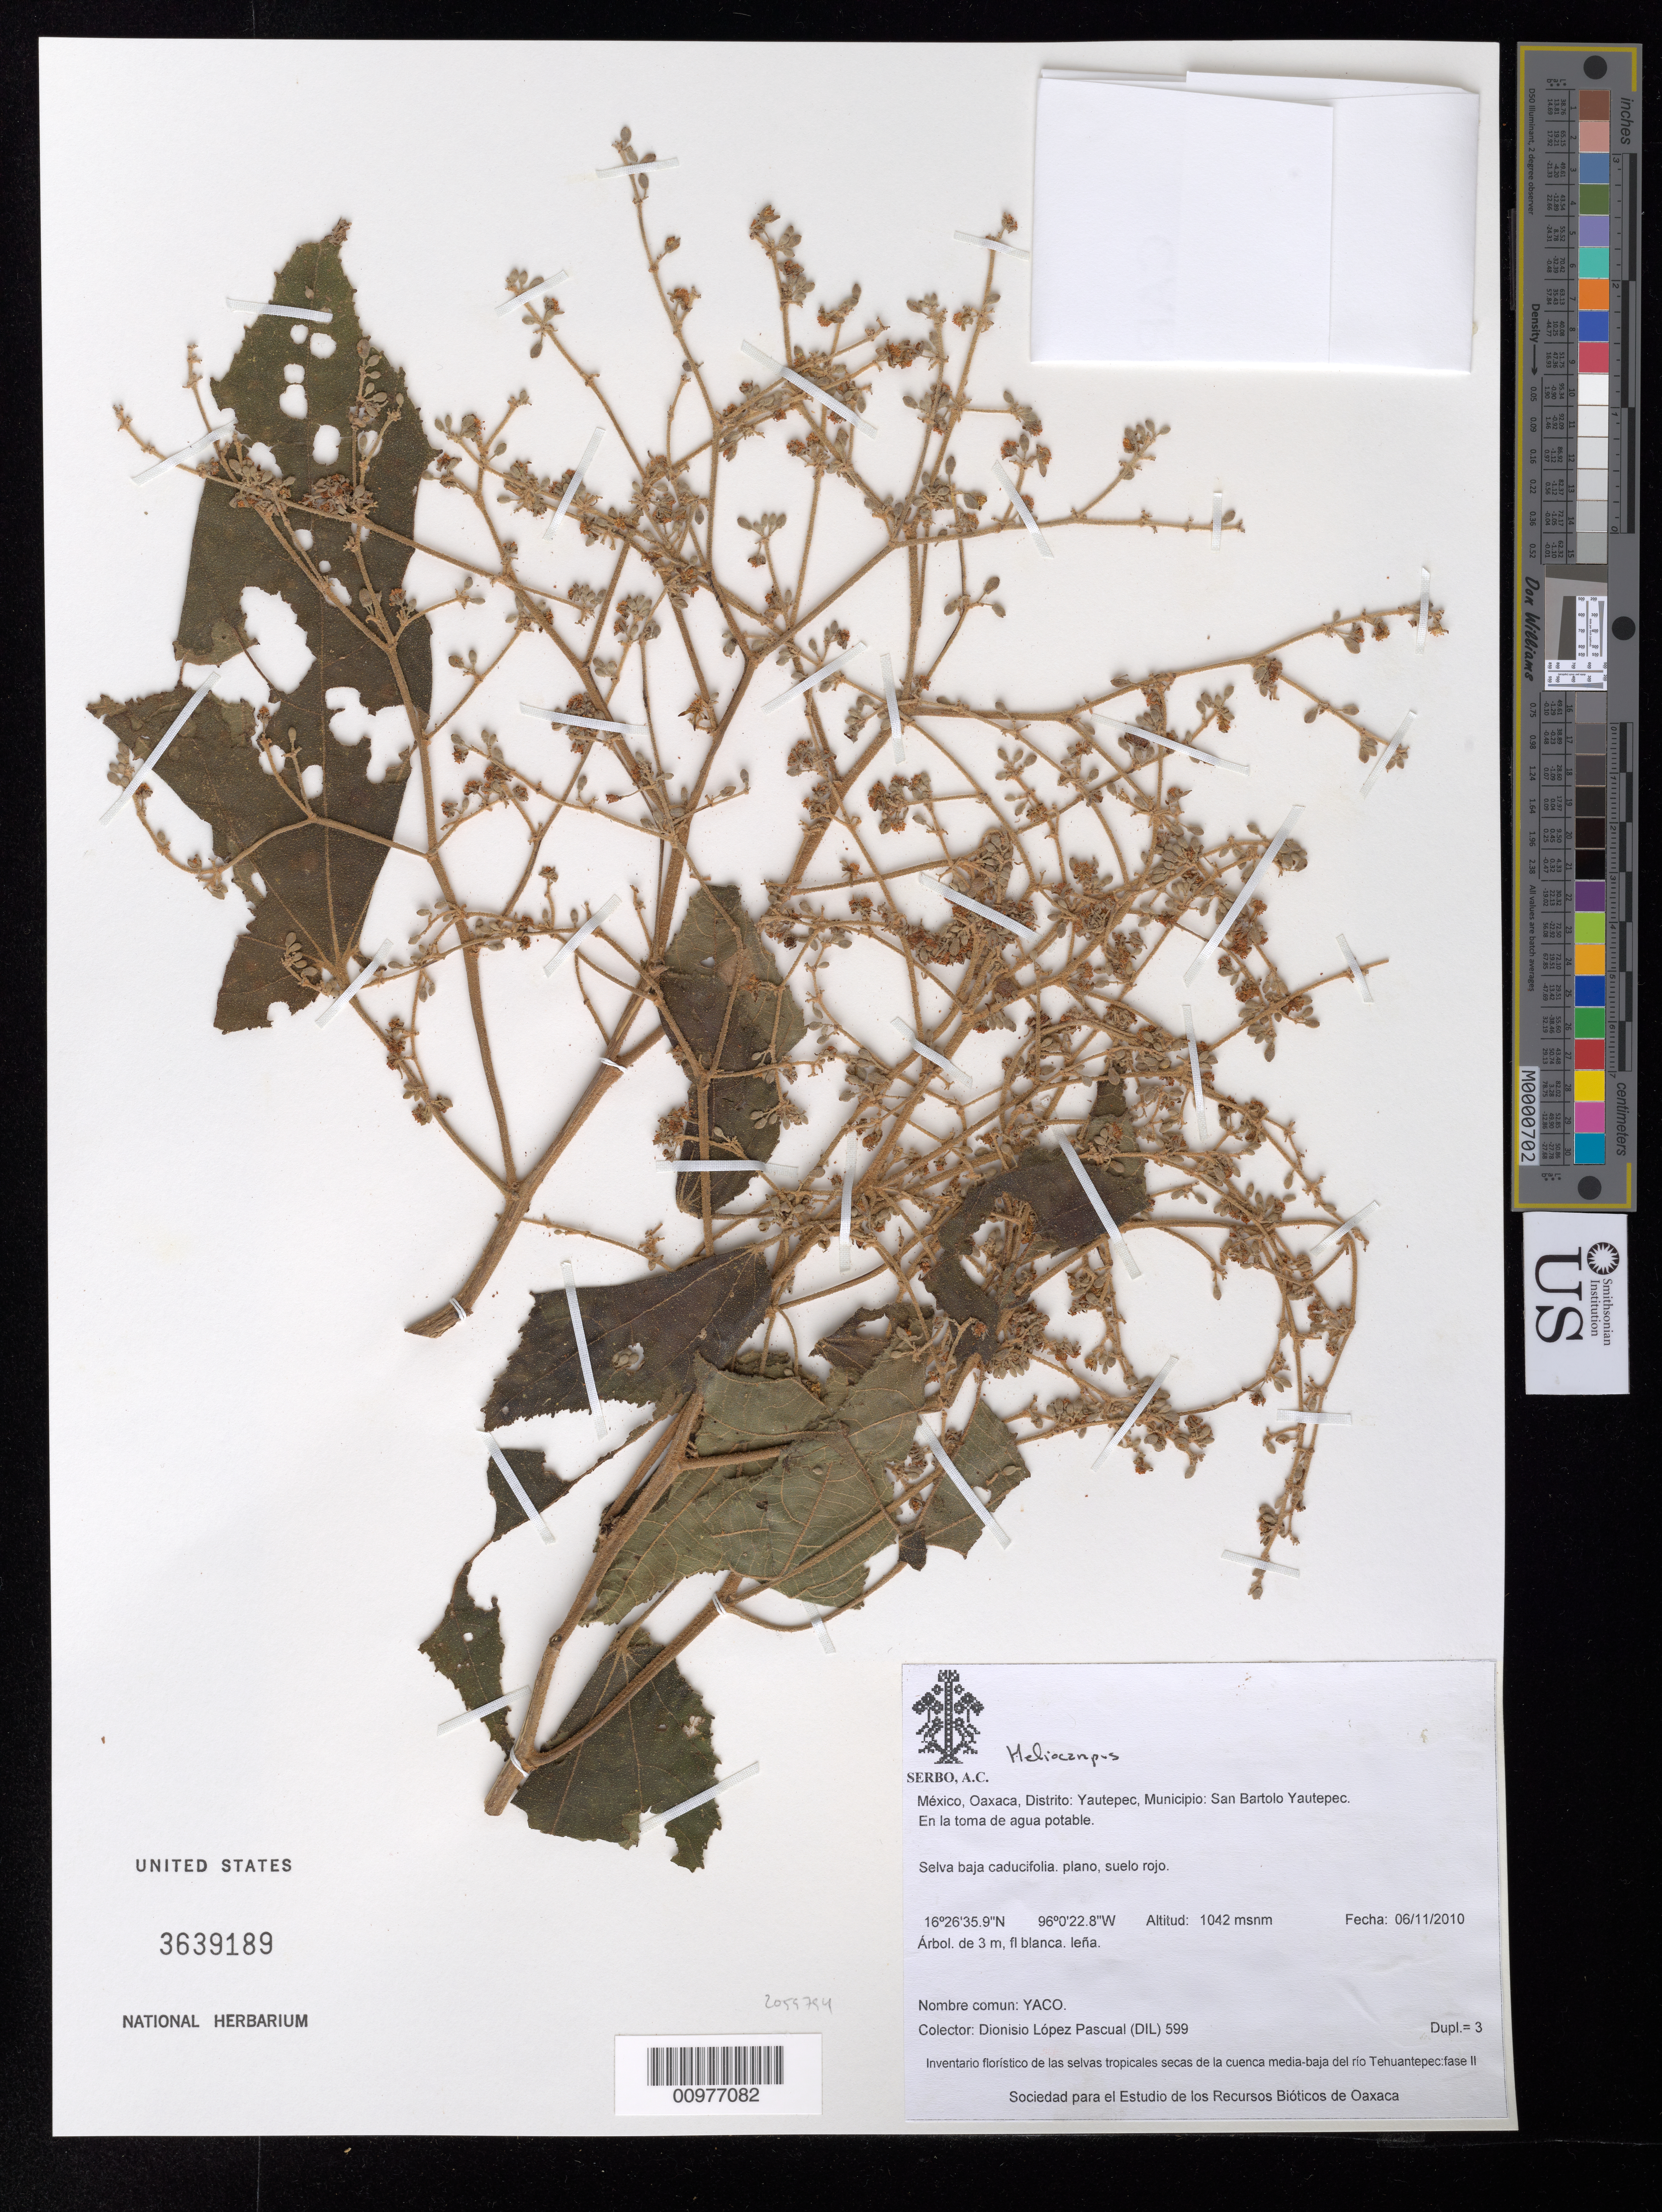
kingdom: Plantae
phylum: Tracheophyta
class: Magnoliopsida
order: Malvales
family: Malvaceae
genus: Heliocarpus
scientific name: Heliocarpus pallidus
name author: Rose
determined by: Dorr, Laurence J., Curator (BOT), Smithsonian Institution - National Museum of Natural History (UNITED STATES)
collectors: D. Lopez Pascual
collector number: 599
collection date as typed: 06/11/2010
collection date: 2010-11-06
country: Mexico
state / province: Oaxaca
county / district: Yautepec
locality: Municipio: San Bartolo Yautepec. En la toma de agua potable.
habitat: selva baja caducifolia. plano, suelo rojo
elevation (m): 1042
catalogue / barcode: US 3639189